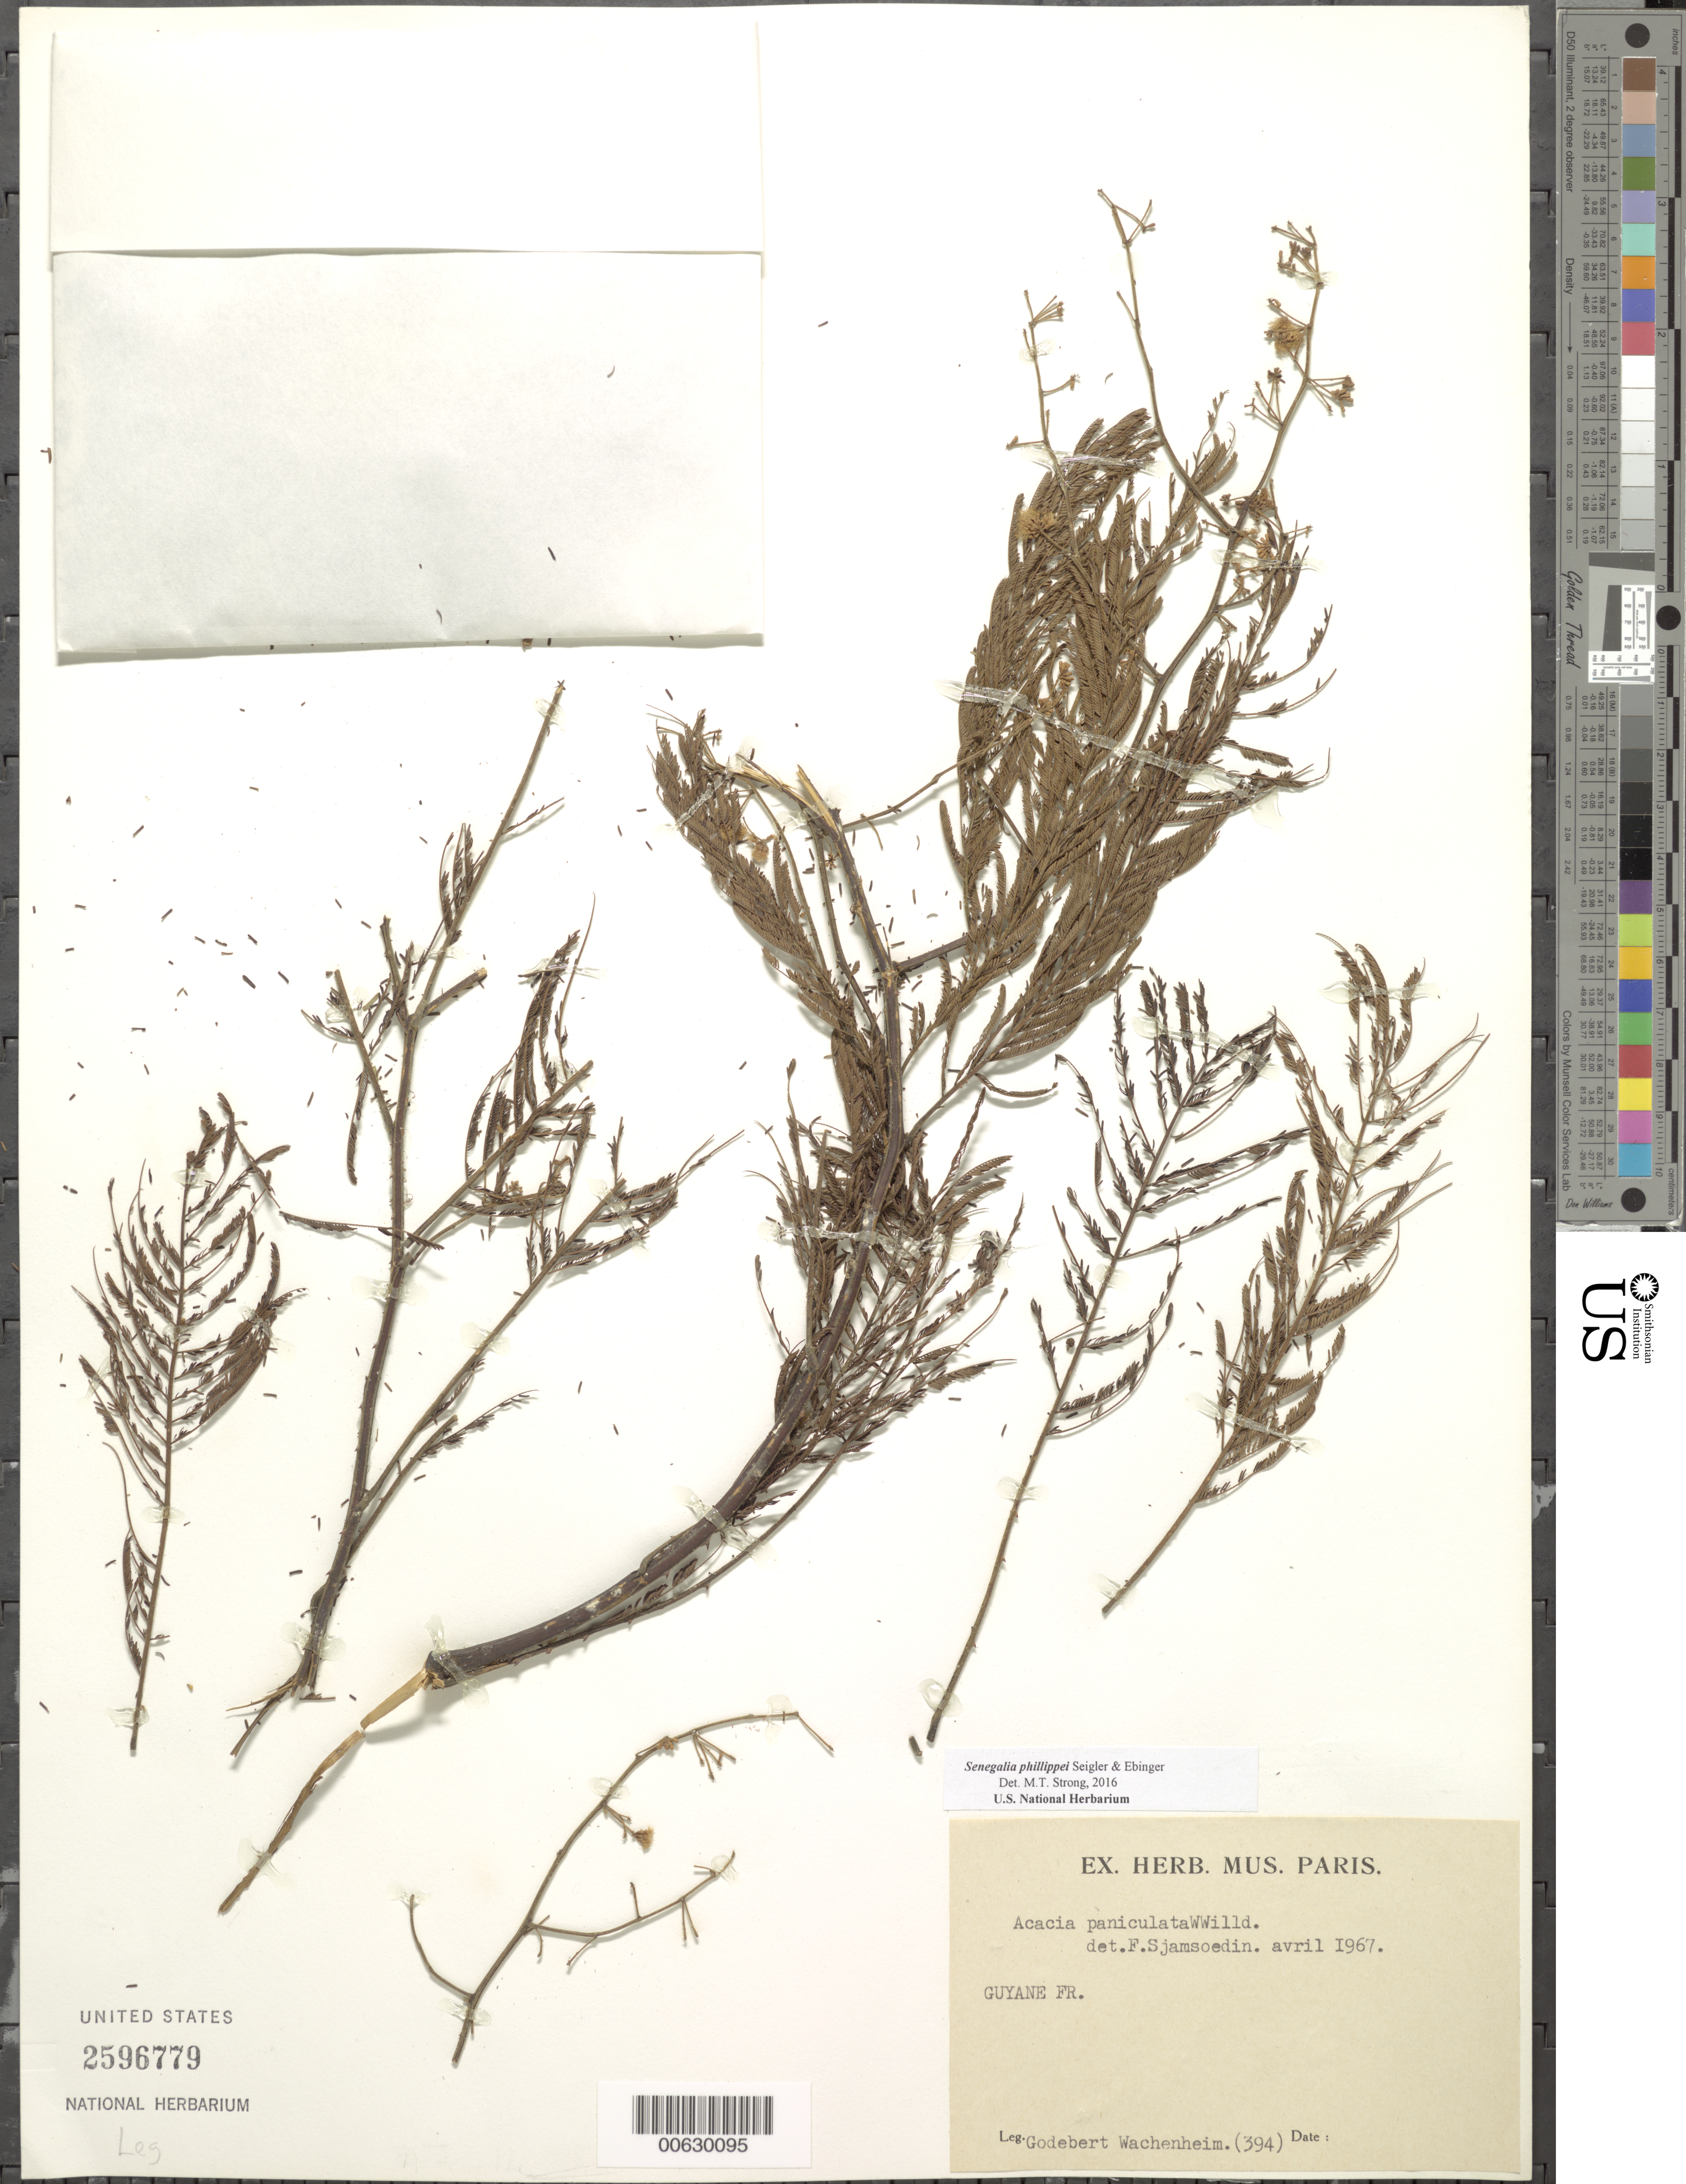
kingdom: Plantae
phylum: Tracheophyta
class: Magnoliopsida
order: Fabales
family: Fabaceae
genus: Senegalia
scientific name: Senegalia phillippei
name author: Seigler & Ebinger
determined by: Strong, M. T., (US), Smithsonian Institution - National Museum of Natural History (UNITED STATES)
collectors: G. Wachenheim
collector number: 394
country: French Guiana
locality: Godebert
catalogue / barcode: US 2596779